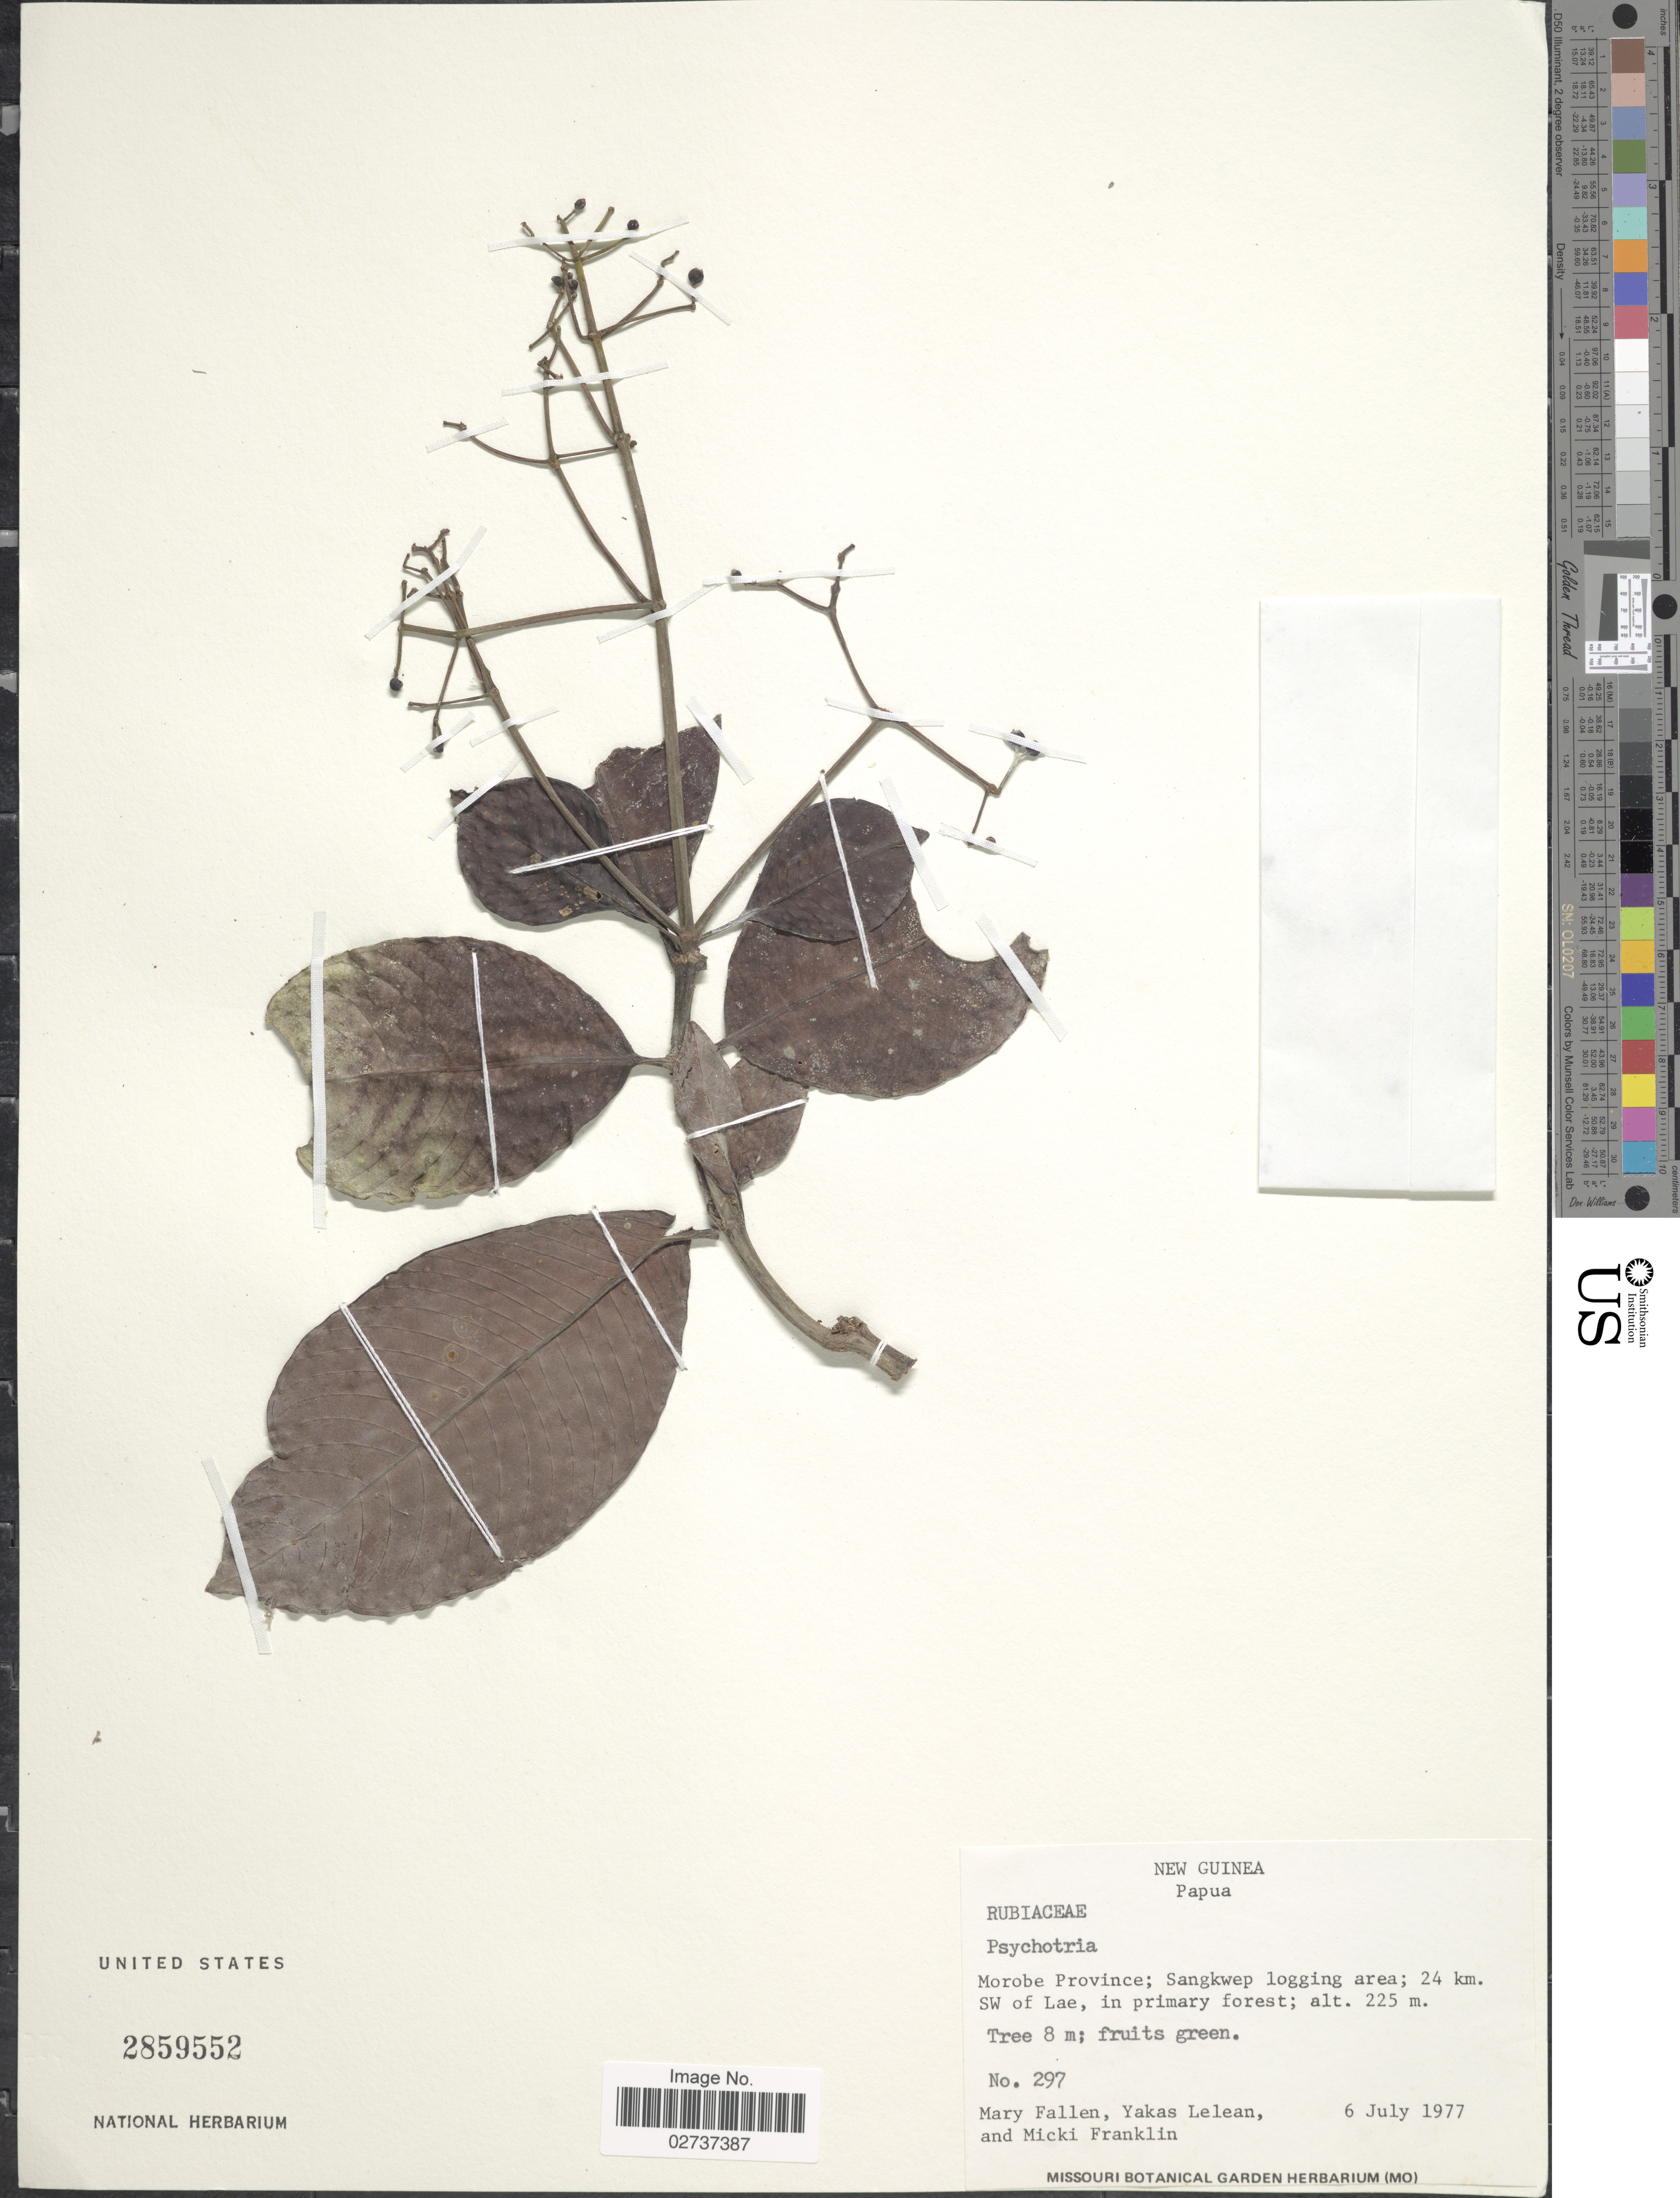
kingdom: Plantae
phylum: Tracheophyta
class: Magnoliopsida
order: Gentianales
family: Rubiaceae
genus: Psychotria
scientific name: Psychotria sp.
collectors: M. Fallen, Y. Lelean & M. Franklin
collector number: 297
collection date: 1977-07-06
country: Papua New Guinea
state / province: Morobe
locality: New Guinea. Papua. Morobe Province; Sangkwep logging area; 24 km. SW of Lae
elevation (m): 225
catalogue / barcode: US 2859552